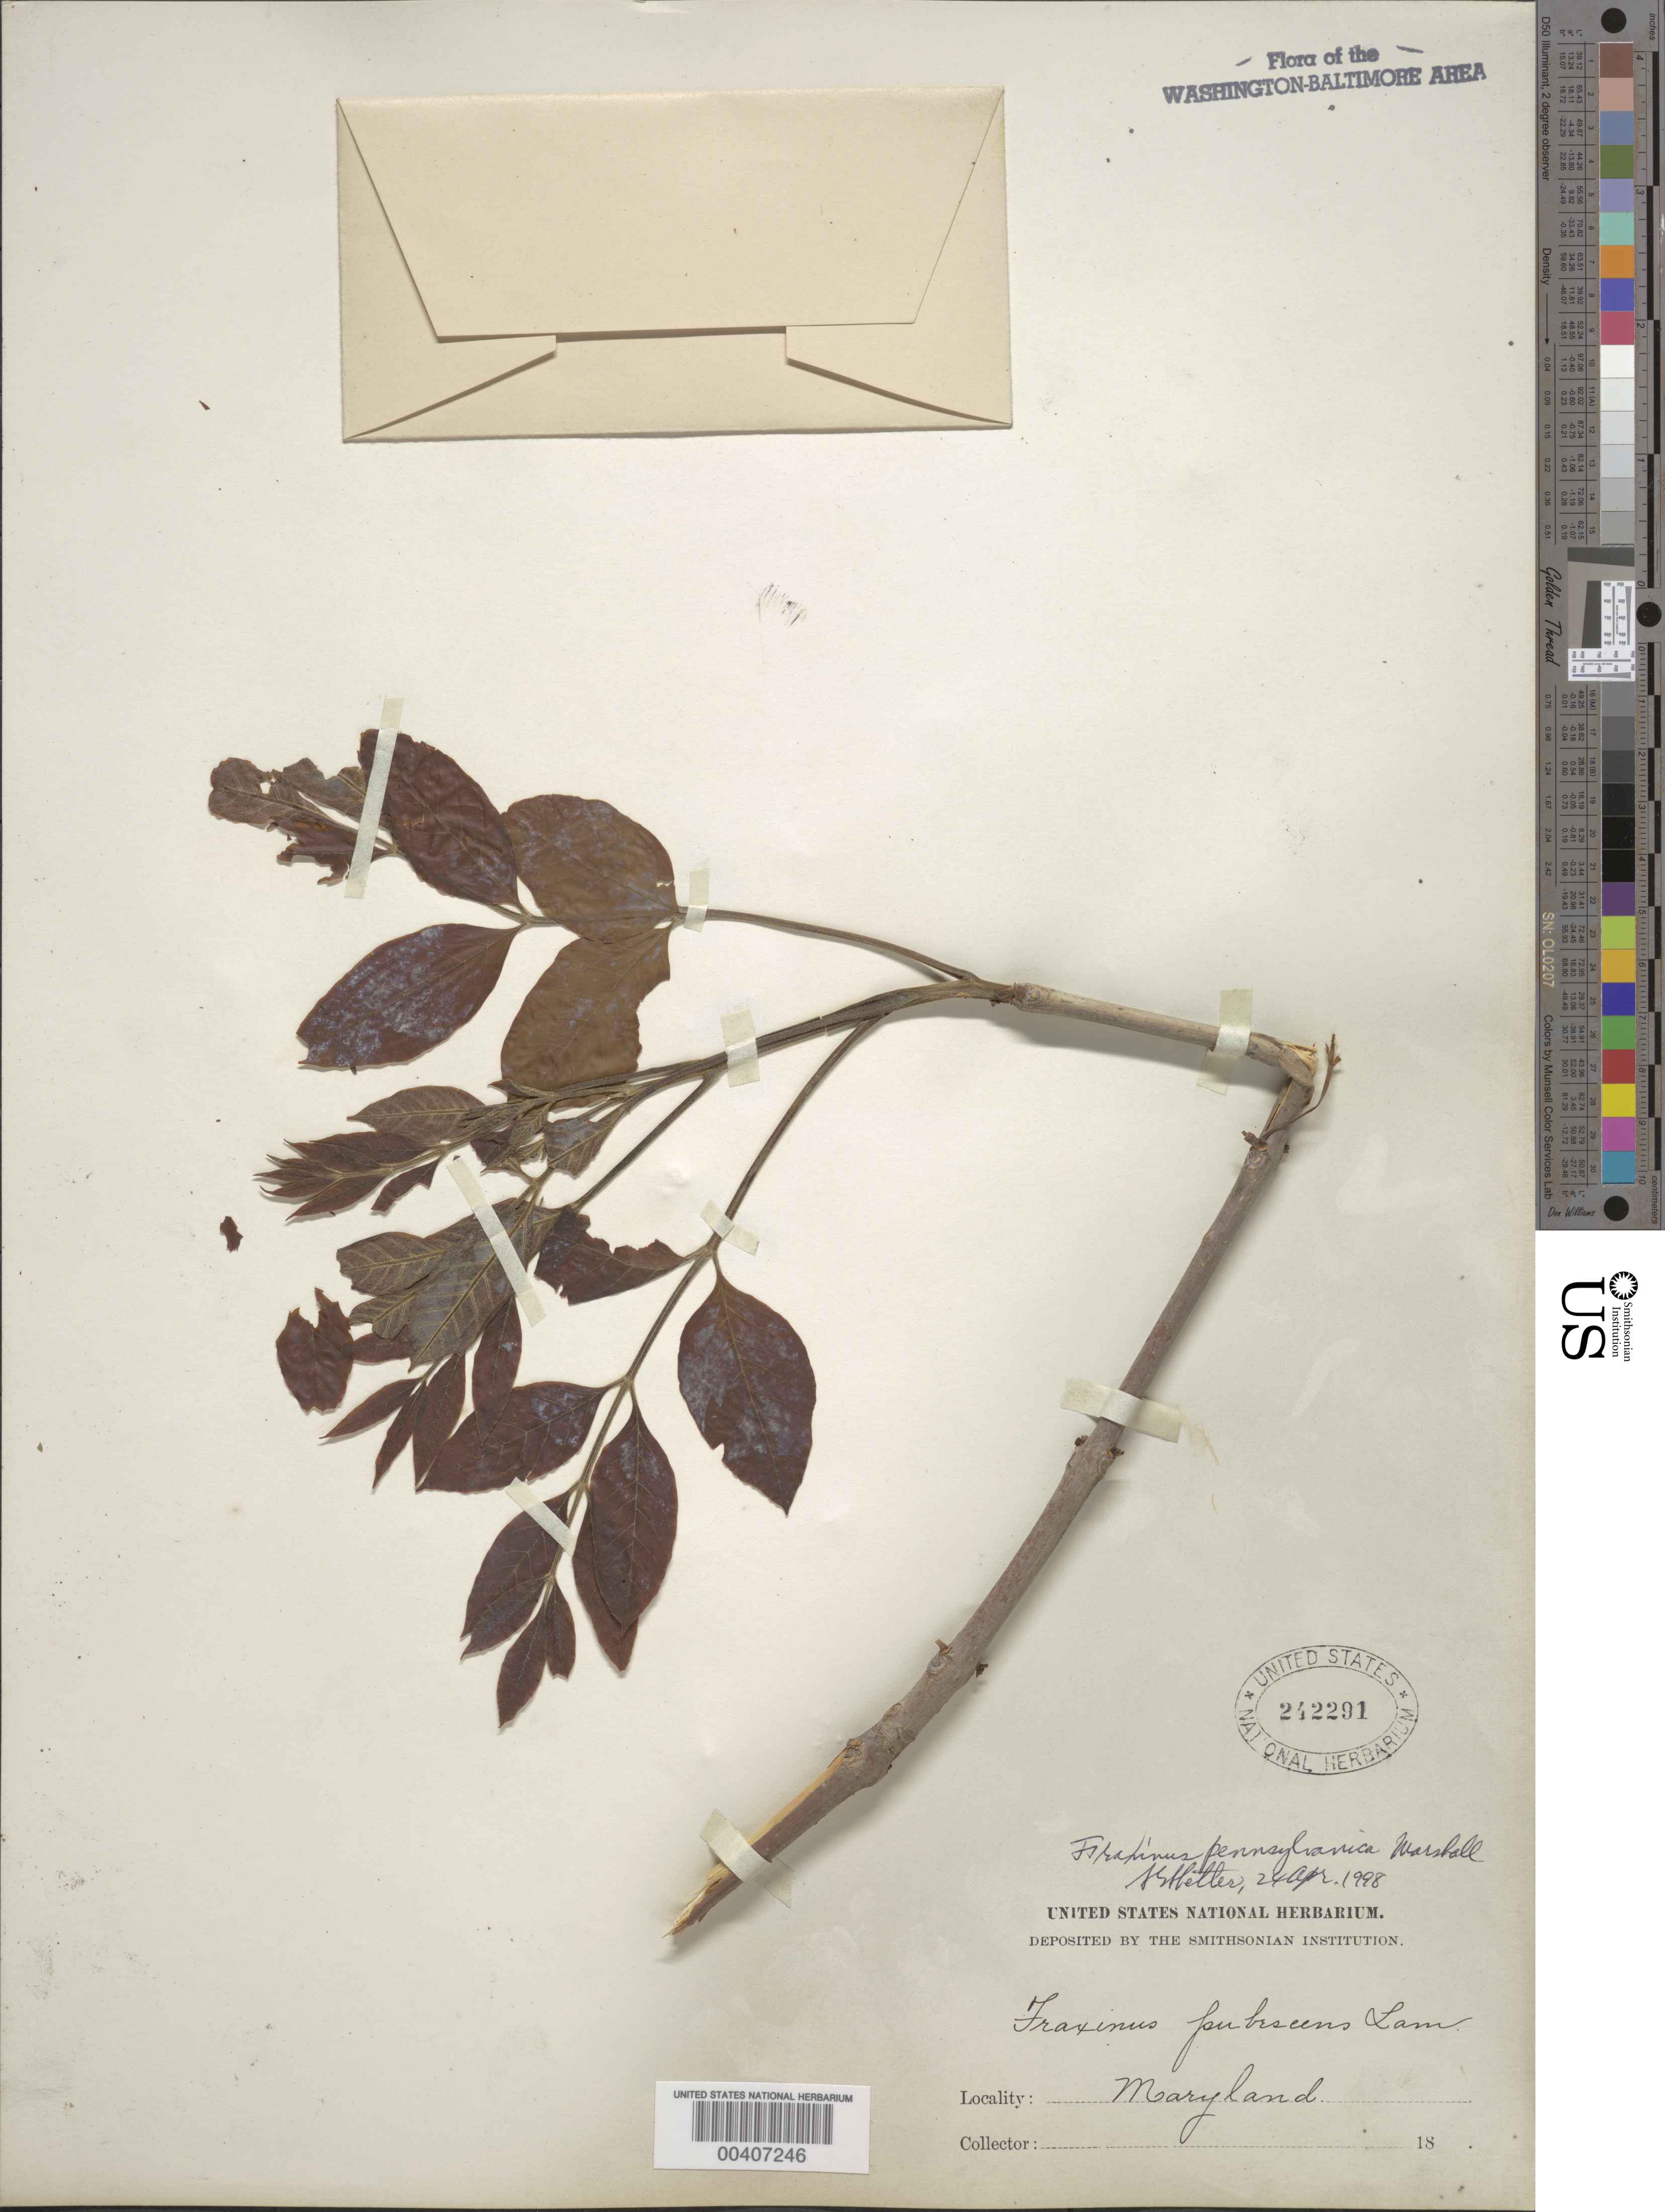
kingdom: Plantae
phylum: Tracheophyta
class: Magnoliopsida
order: Lamiales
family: Oleaceae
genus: Fraxinus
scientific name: Fraxinus pennsylvanica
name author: Marshall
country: United States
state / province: Maryland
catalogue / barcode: US 242291